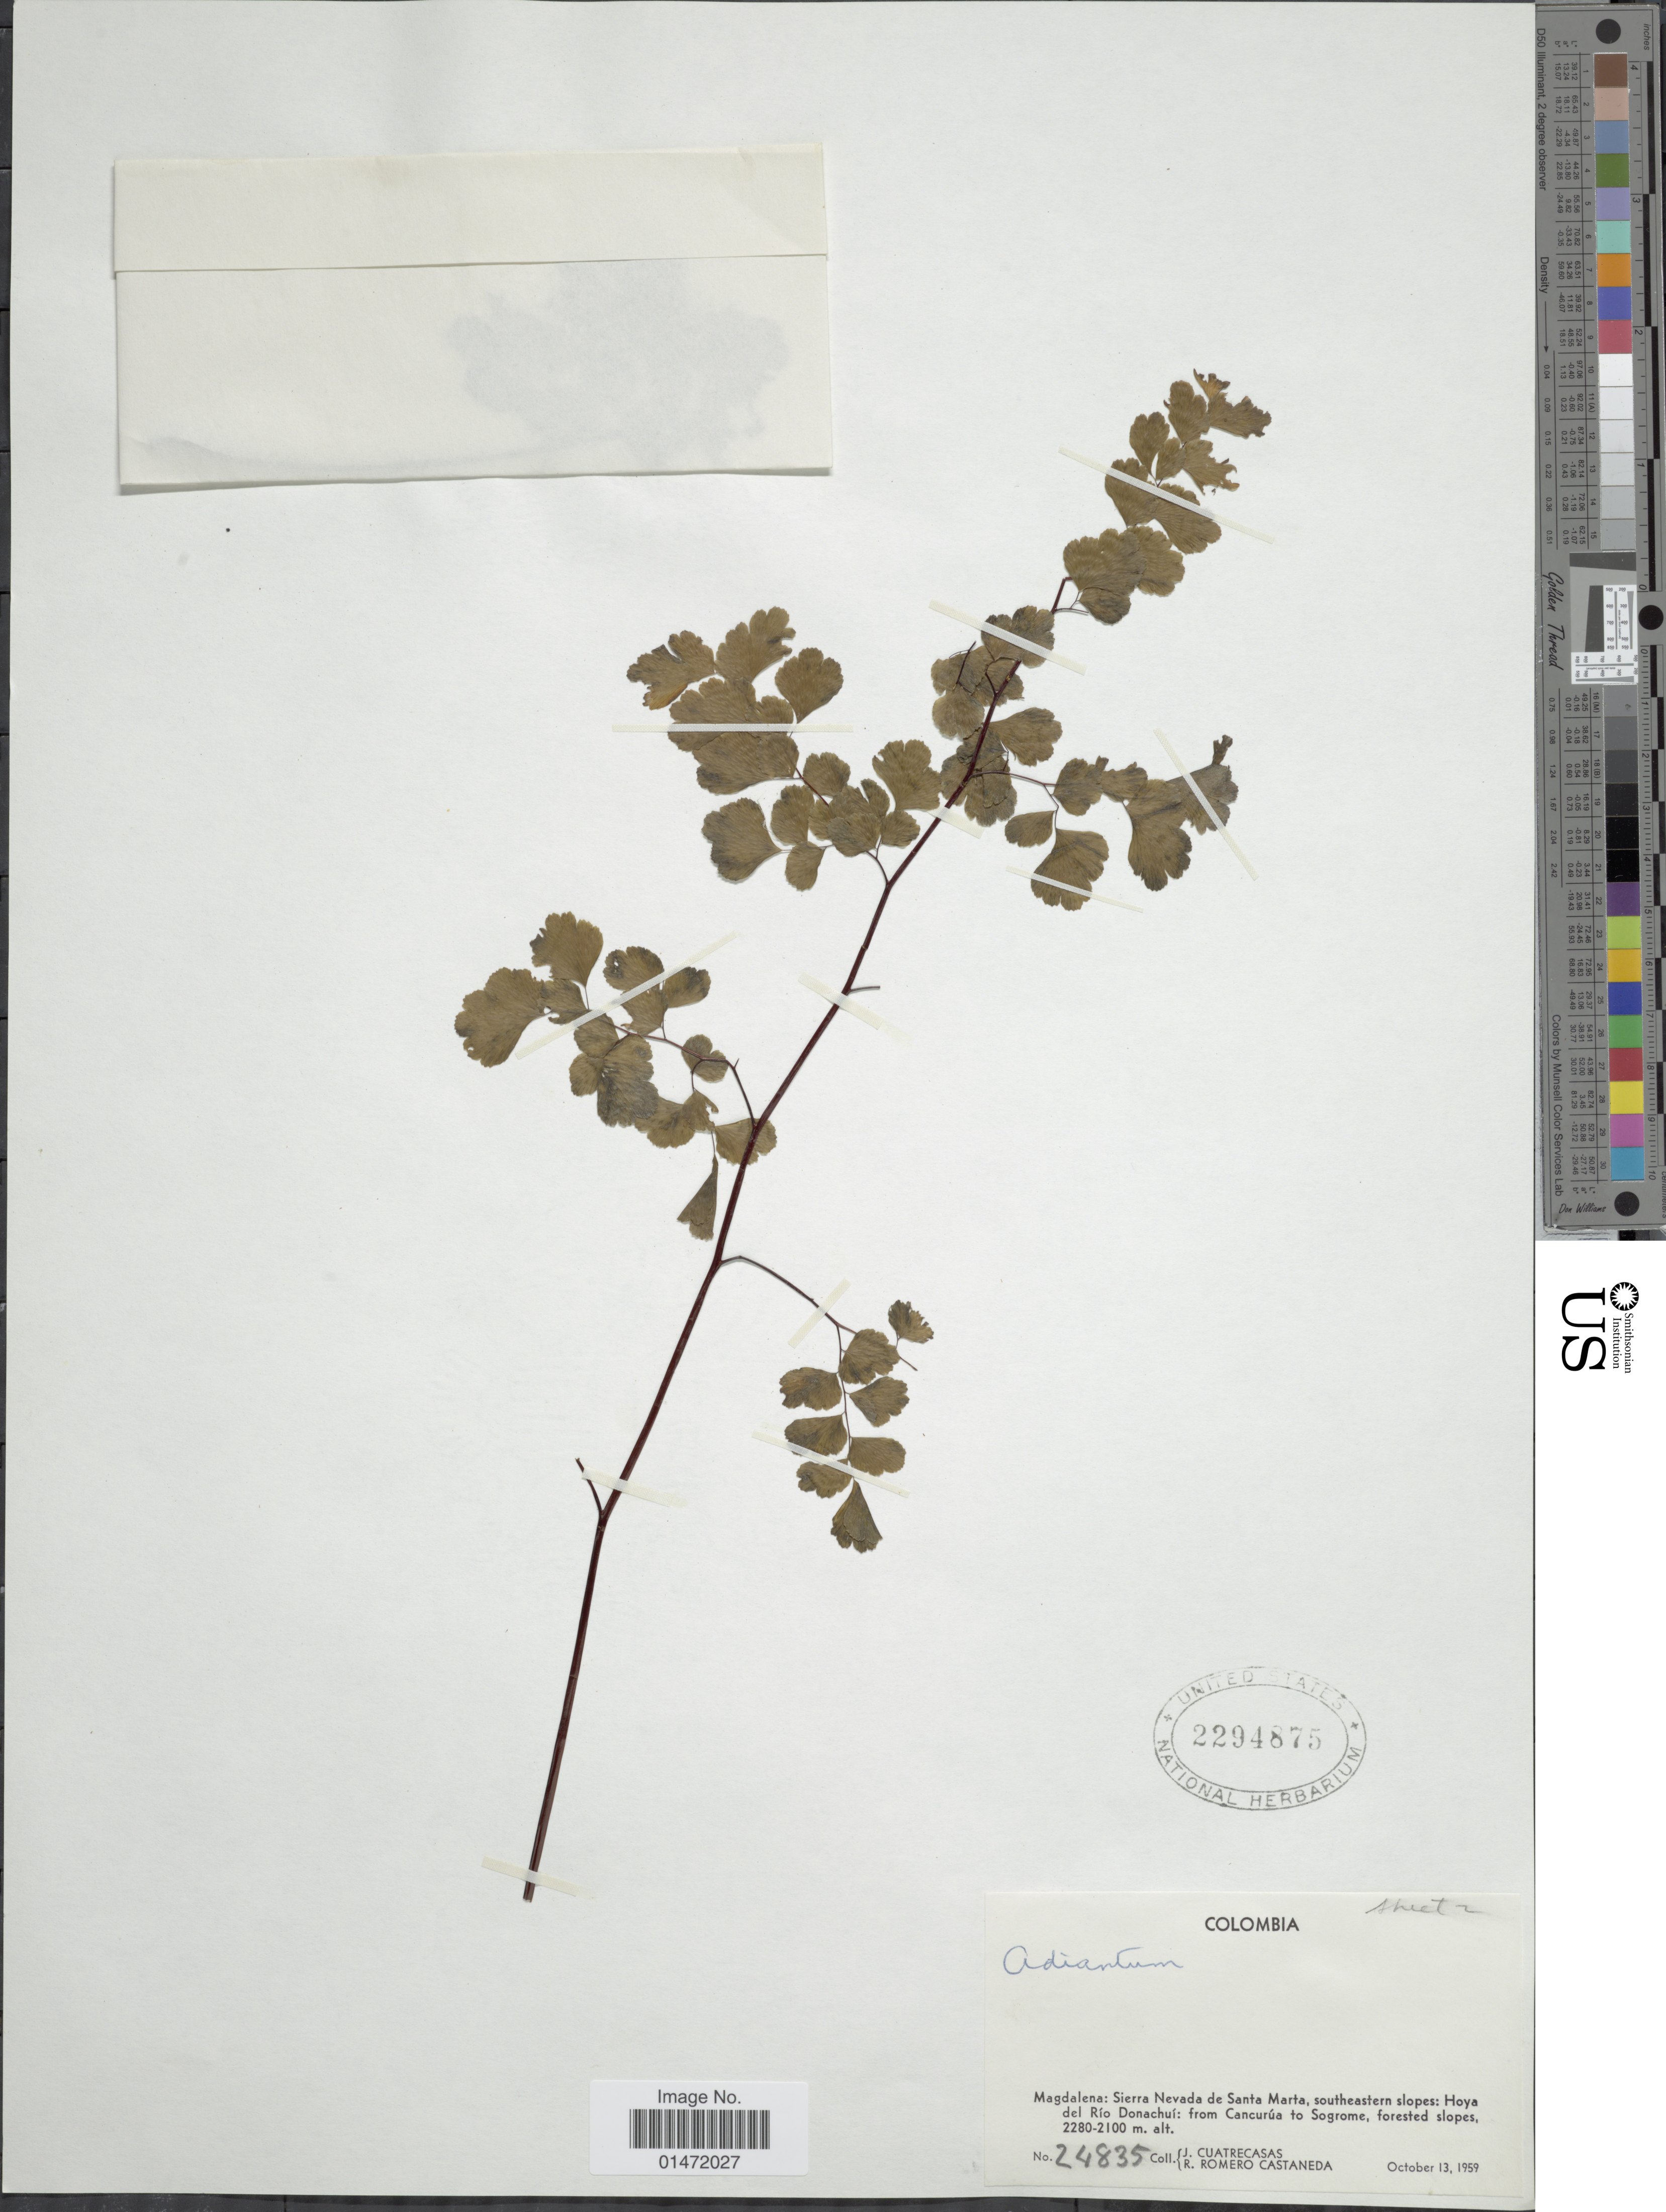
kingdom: Plantae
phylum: Tracheophyta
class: Polypodiopsida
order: Polypodiales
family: Pteridaceae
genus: Adiantum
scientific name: Adiantum sp.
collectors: J. Cuatrecasas & R. Romero Castañeda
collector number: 24835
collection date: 1959-10-13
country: Colombia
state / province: Magdalena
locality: Sierra Nevada de Santa Marta, southeastern slopes: Hoya del Río Donachuí: from Cancurúa to Sogrome, forested slopes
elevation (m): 2100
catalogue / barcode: US 2294875